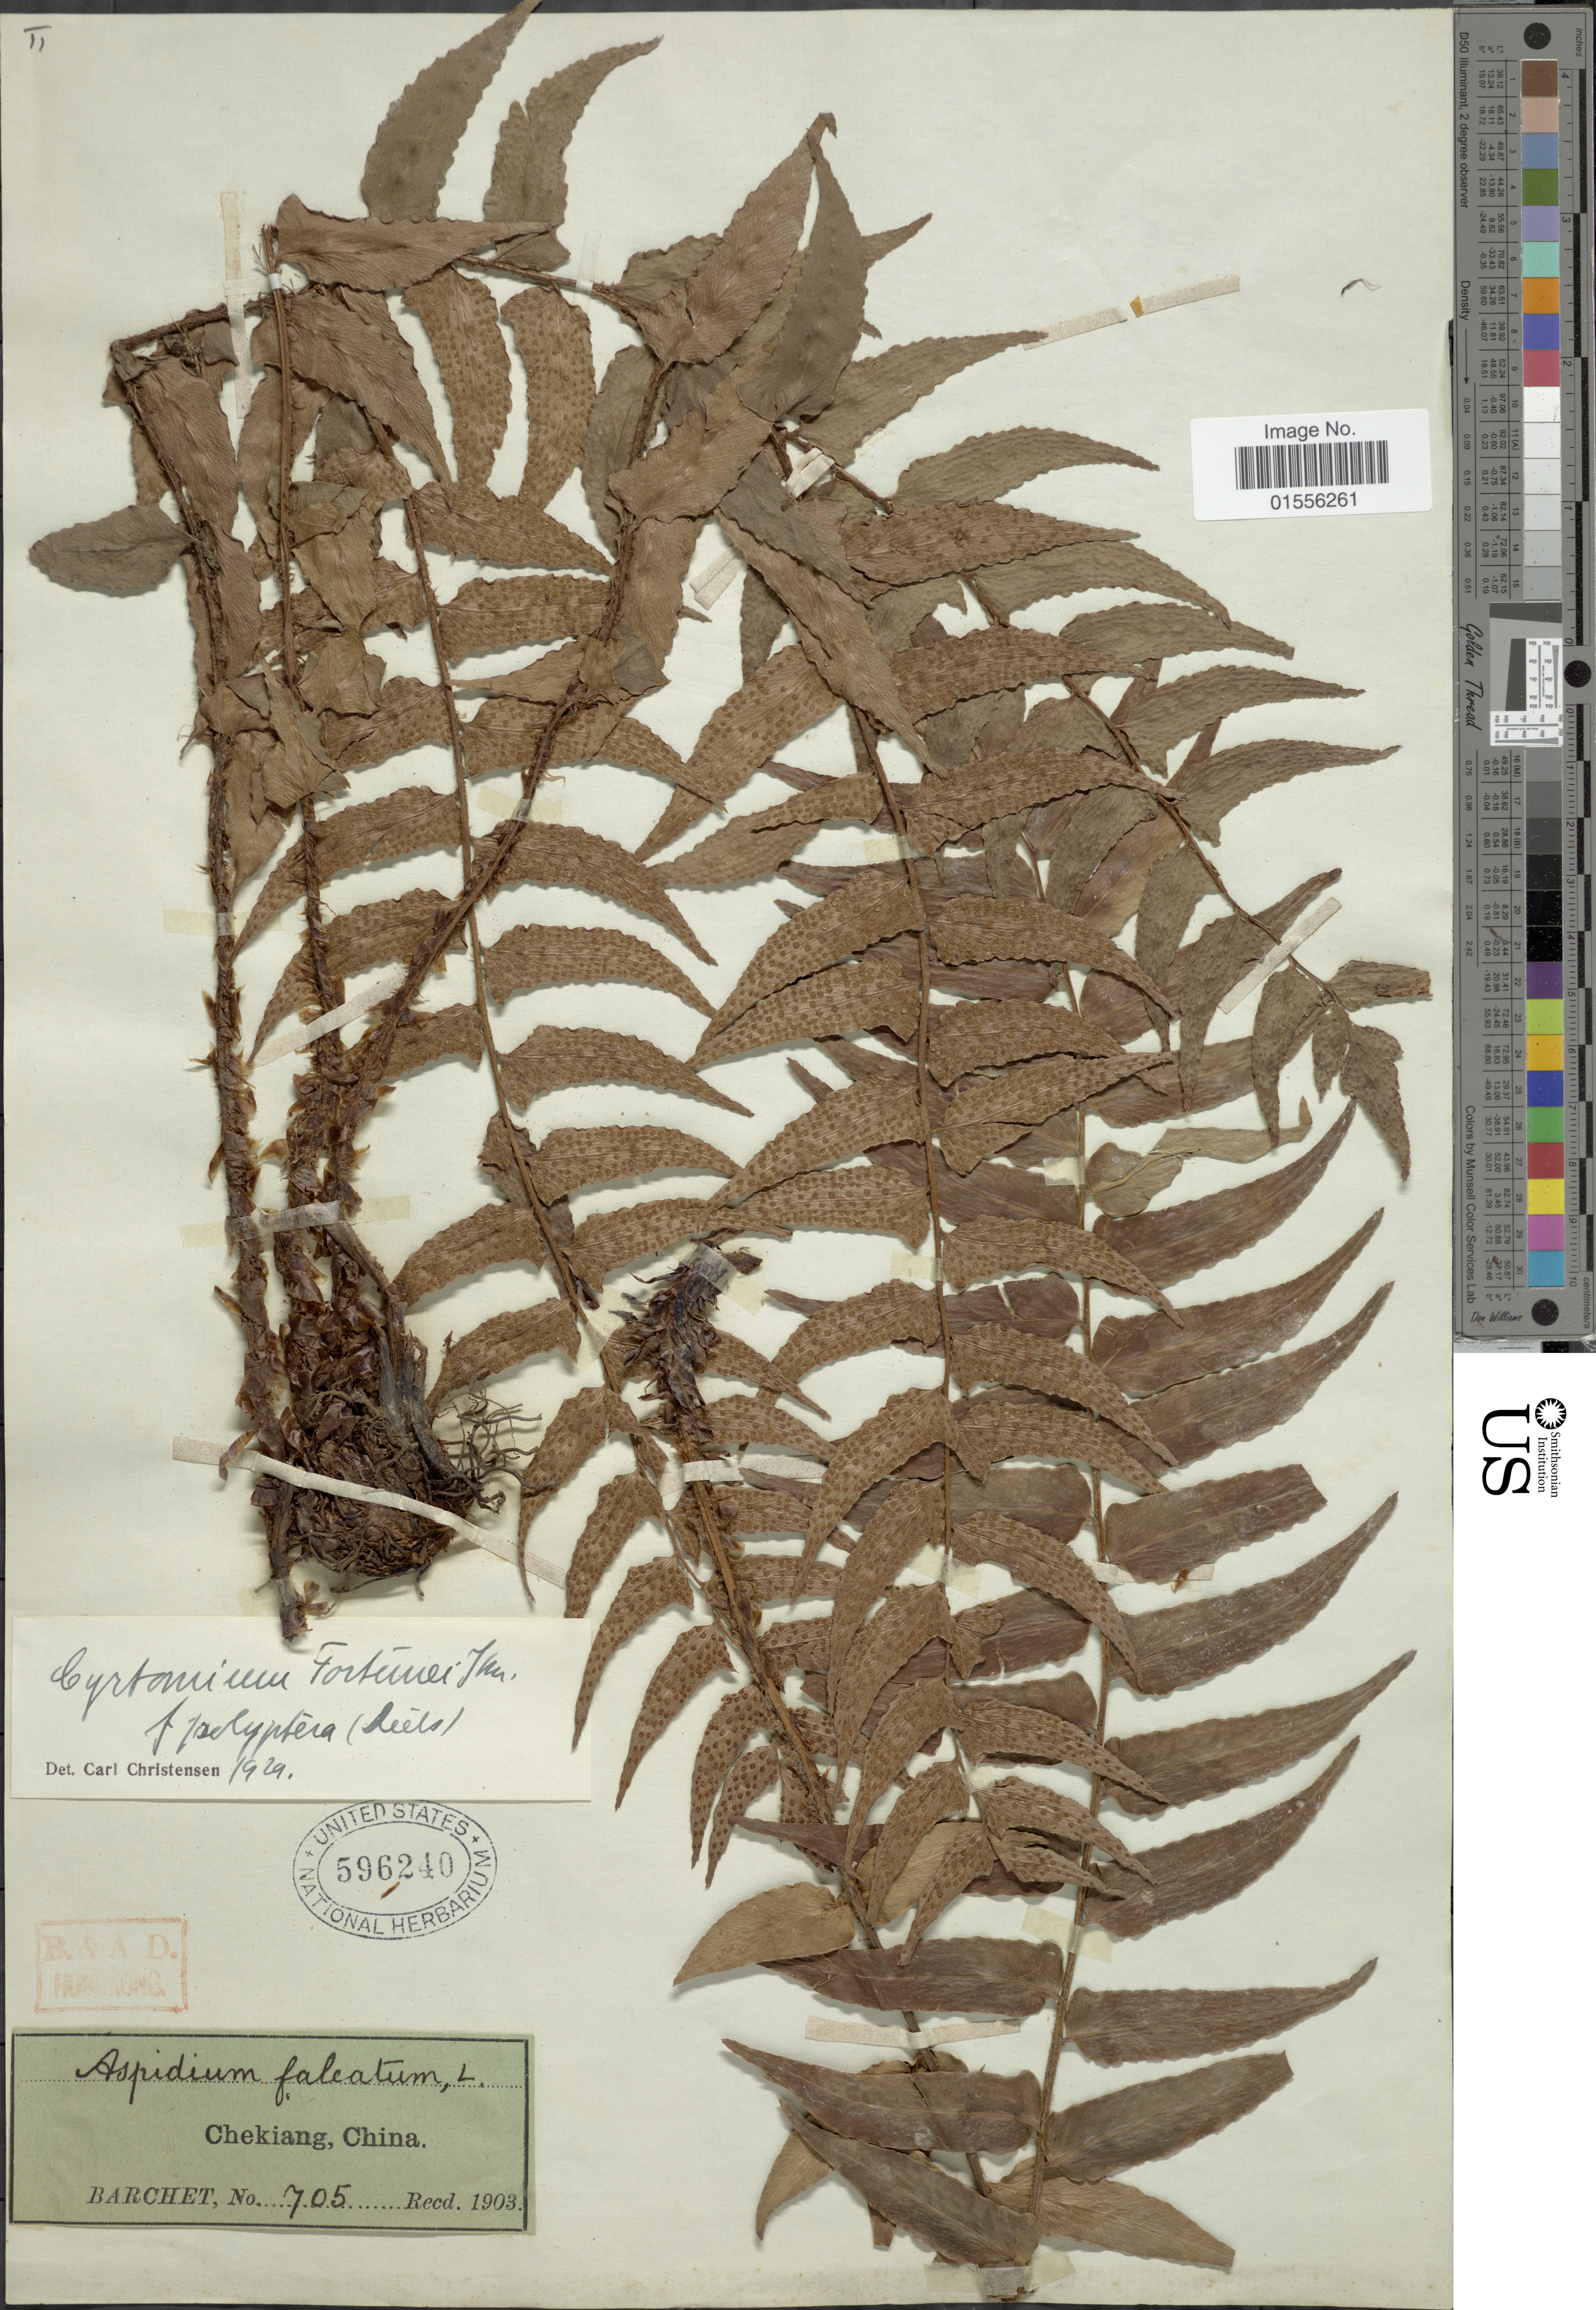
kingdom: Plantae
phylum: Tracheophyta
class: Polypodiopsida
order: Polypodiales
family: Dryopteridaceae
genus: Cyrtomium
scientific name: Cyrtomium fortunei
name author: J. Sm.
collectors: Barchet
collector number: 705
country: China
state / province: Zhejiang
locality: Chekiang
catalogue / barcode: US 596240